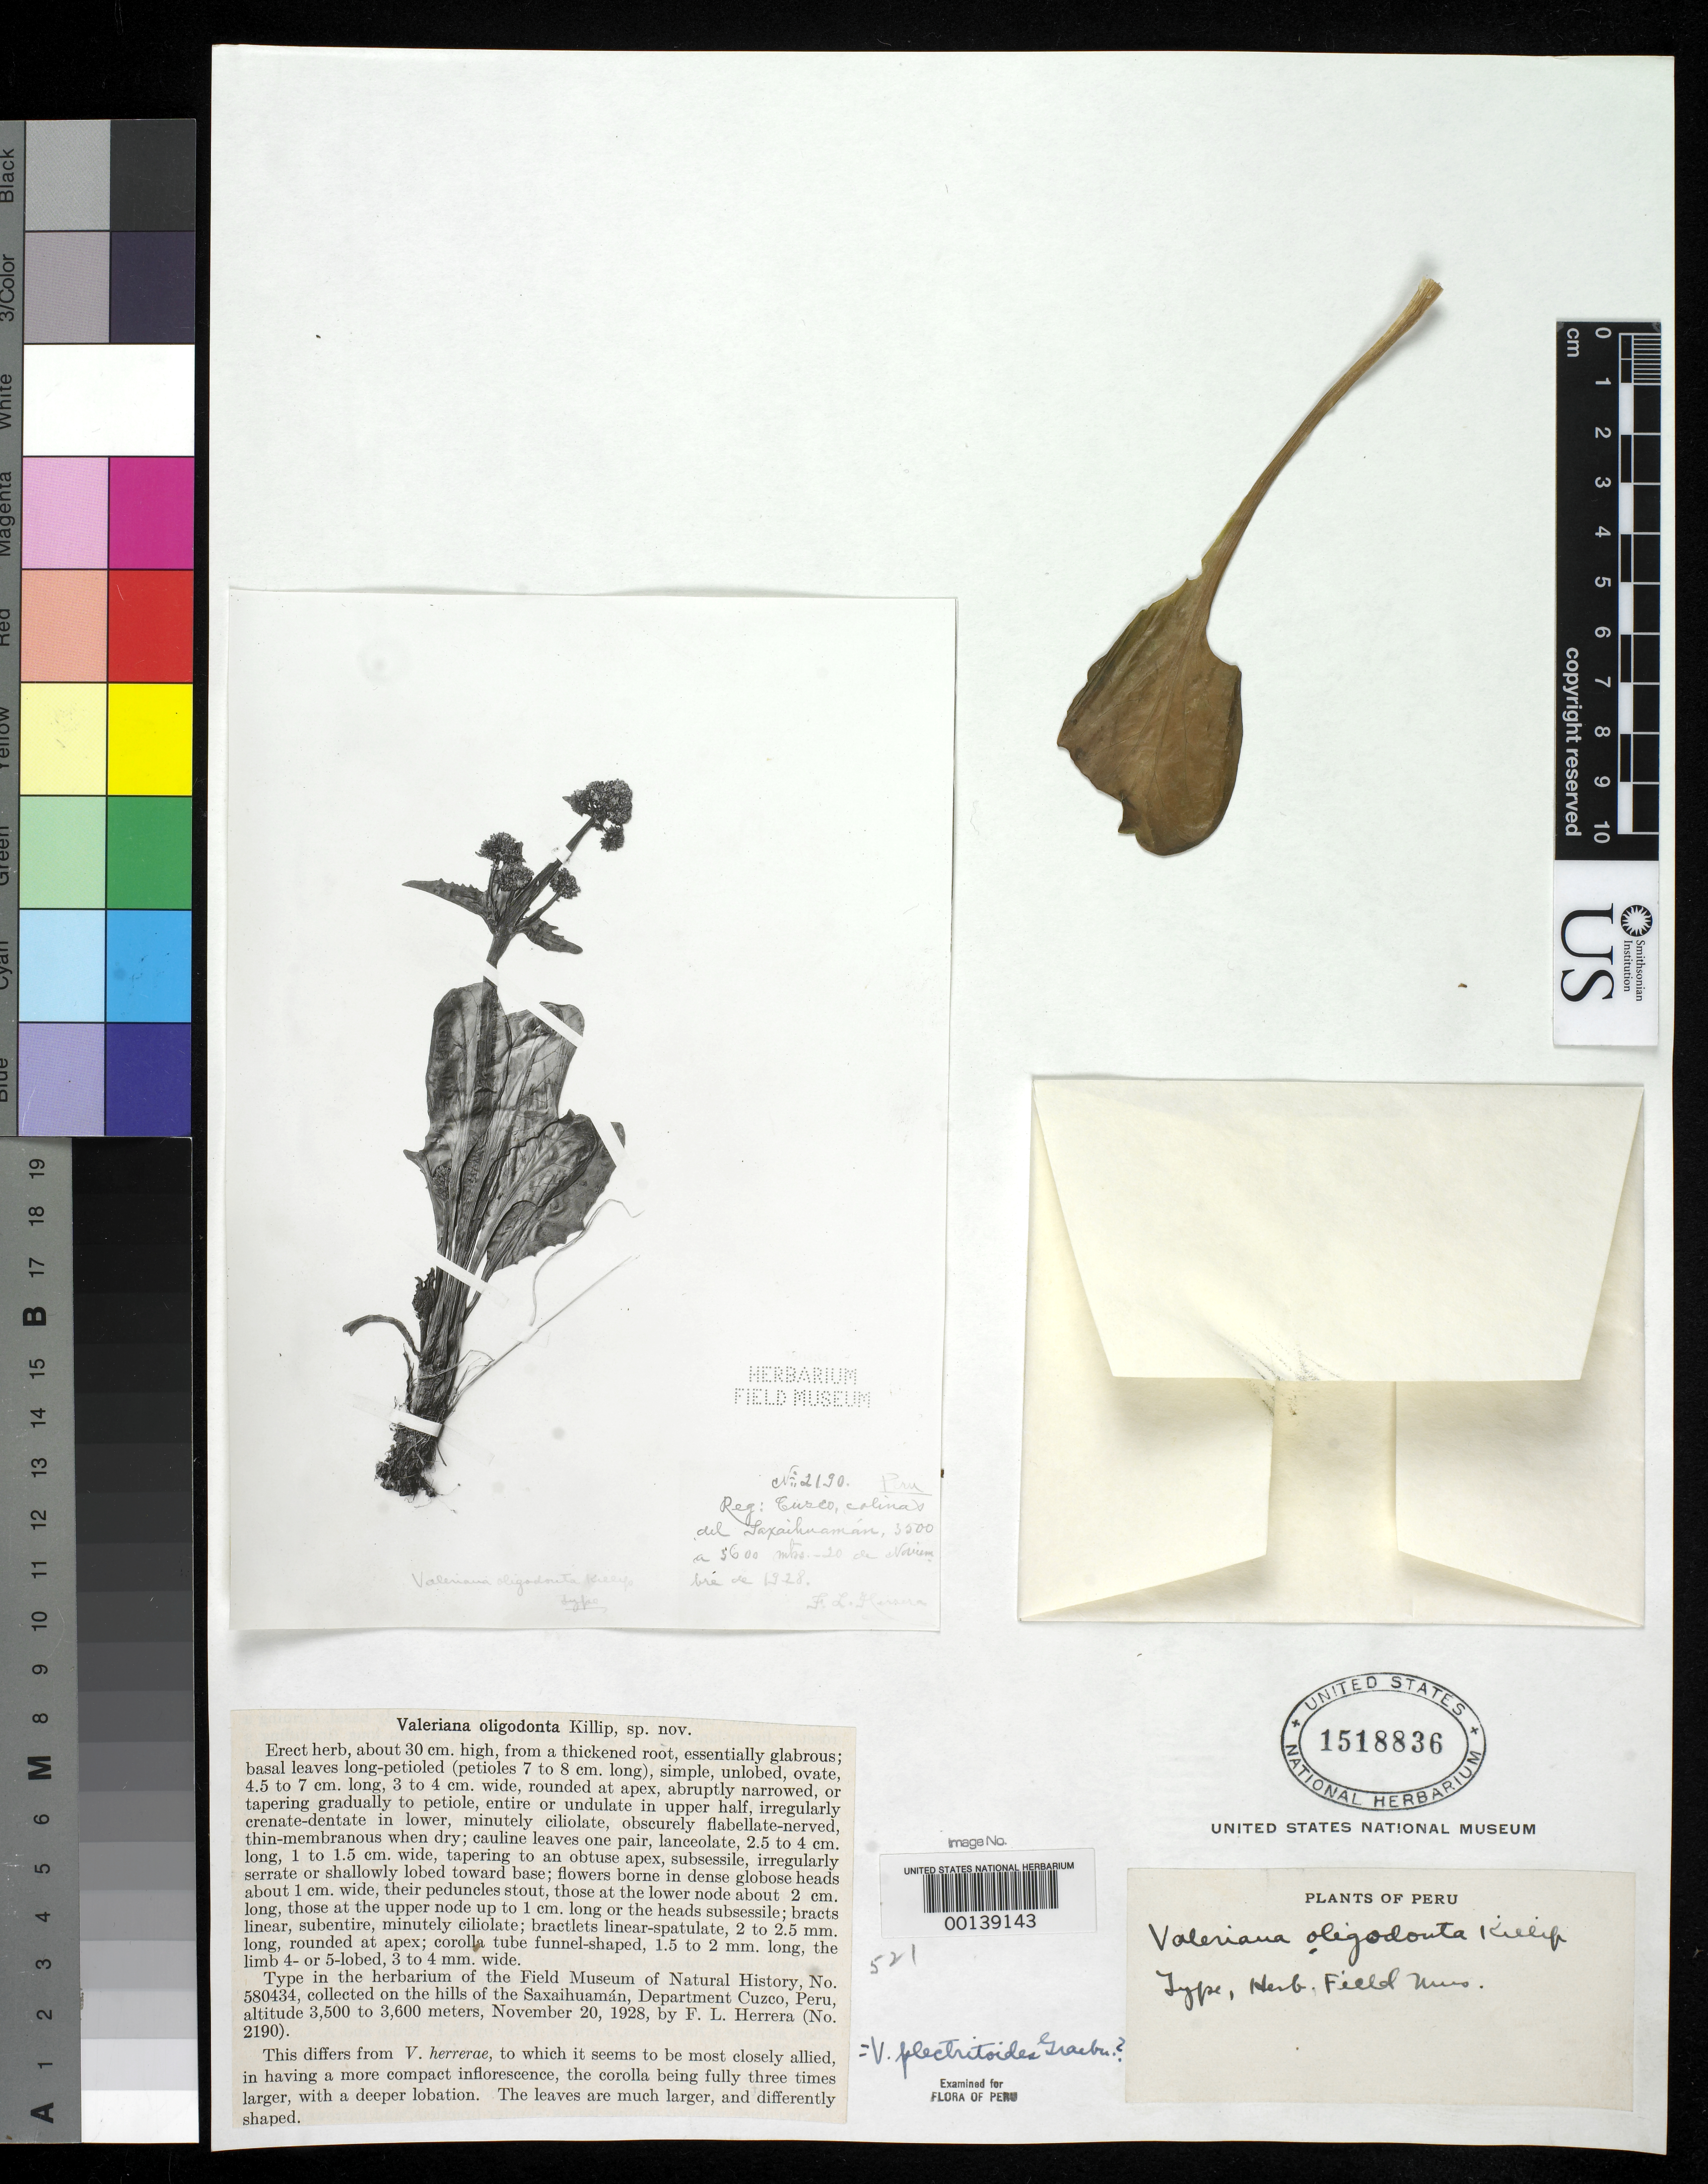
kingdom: Plantae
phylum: Tracheophyta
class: Magnoliopsida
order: Dipsacales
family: Caprifoliaceae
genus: Valeriana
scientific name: Valeriana oligodonta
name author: Killip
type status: Isotype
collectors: F. L. Herrera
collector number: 2190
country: Peru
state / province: Cusco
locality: hills of Saxaihuaman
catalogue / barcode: US 1518836